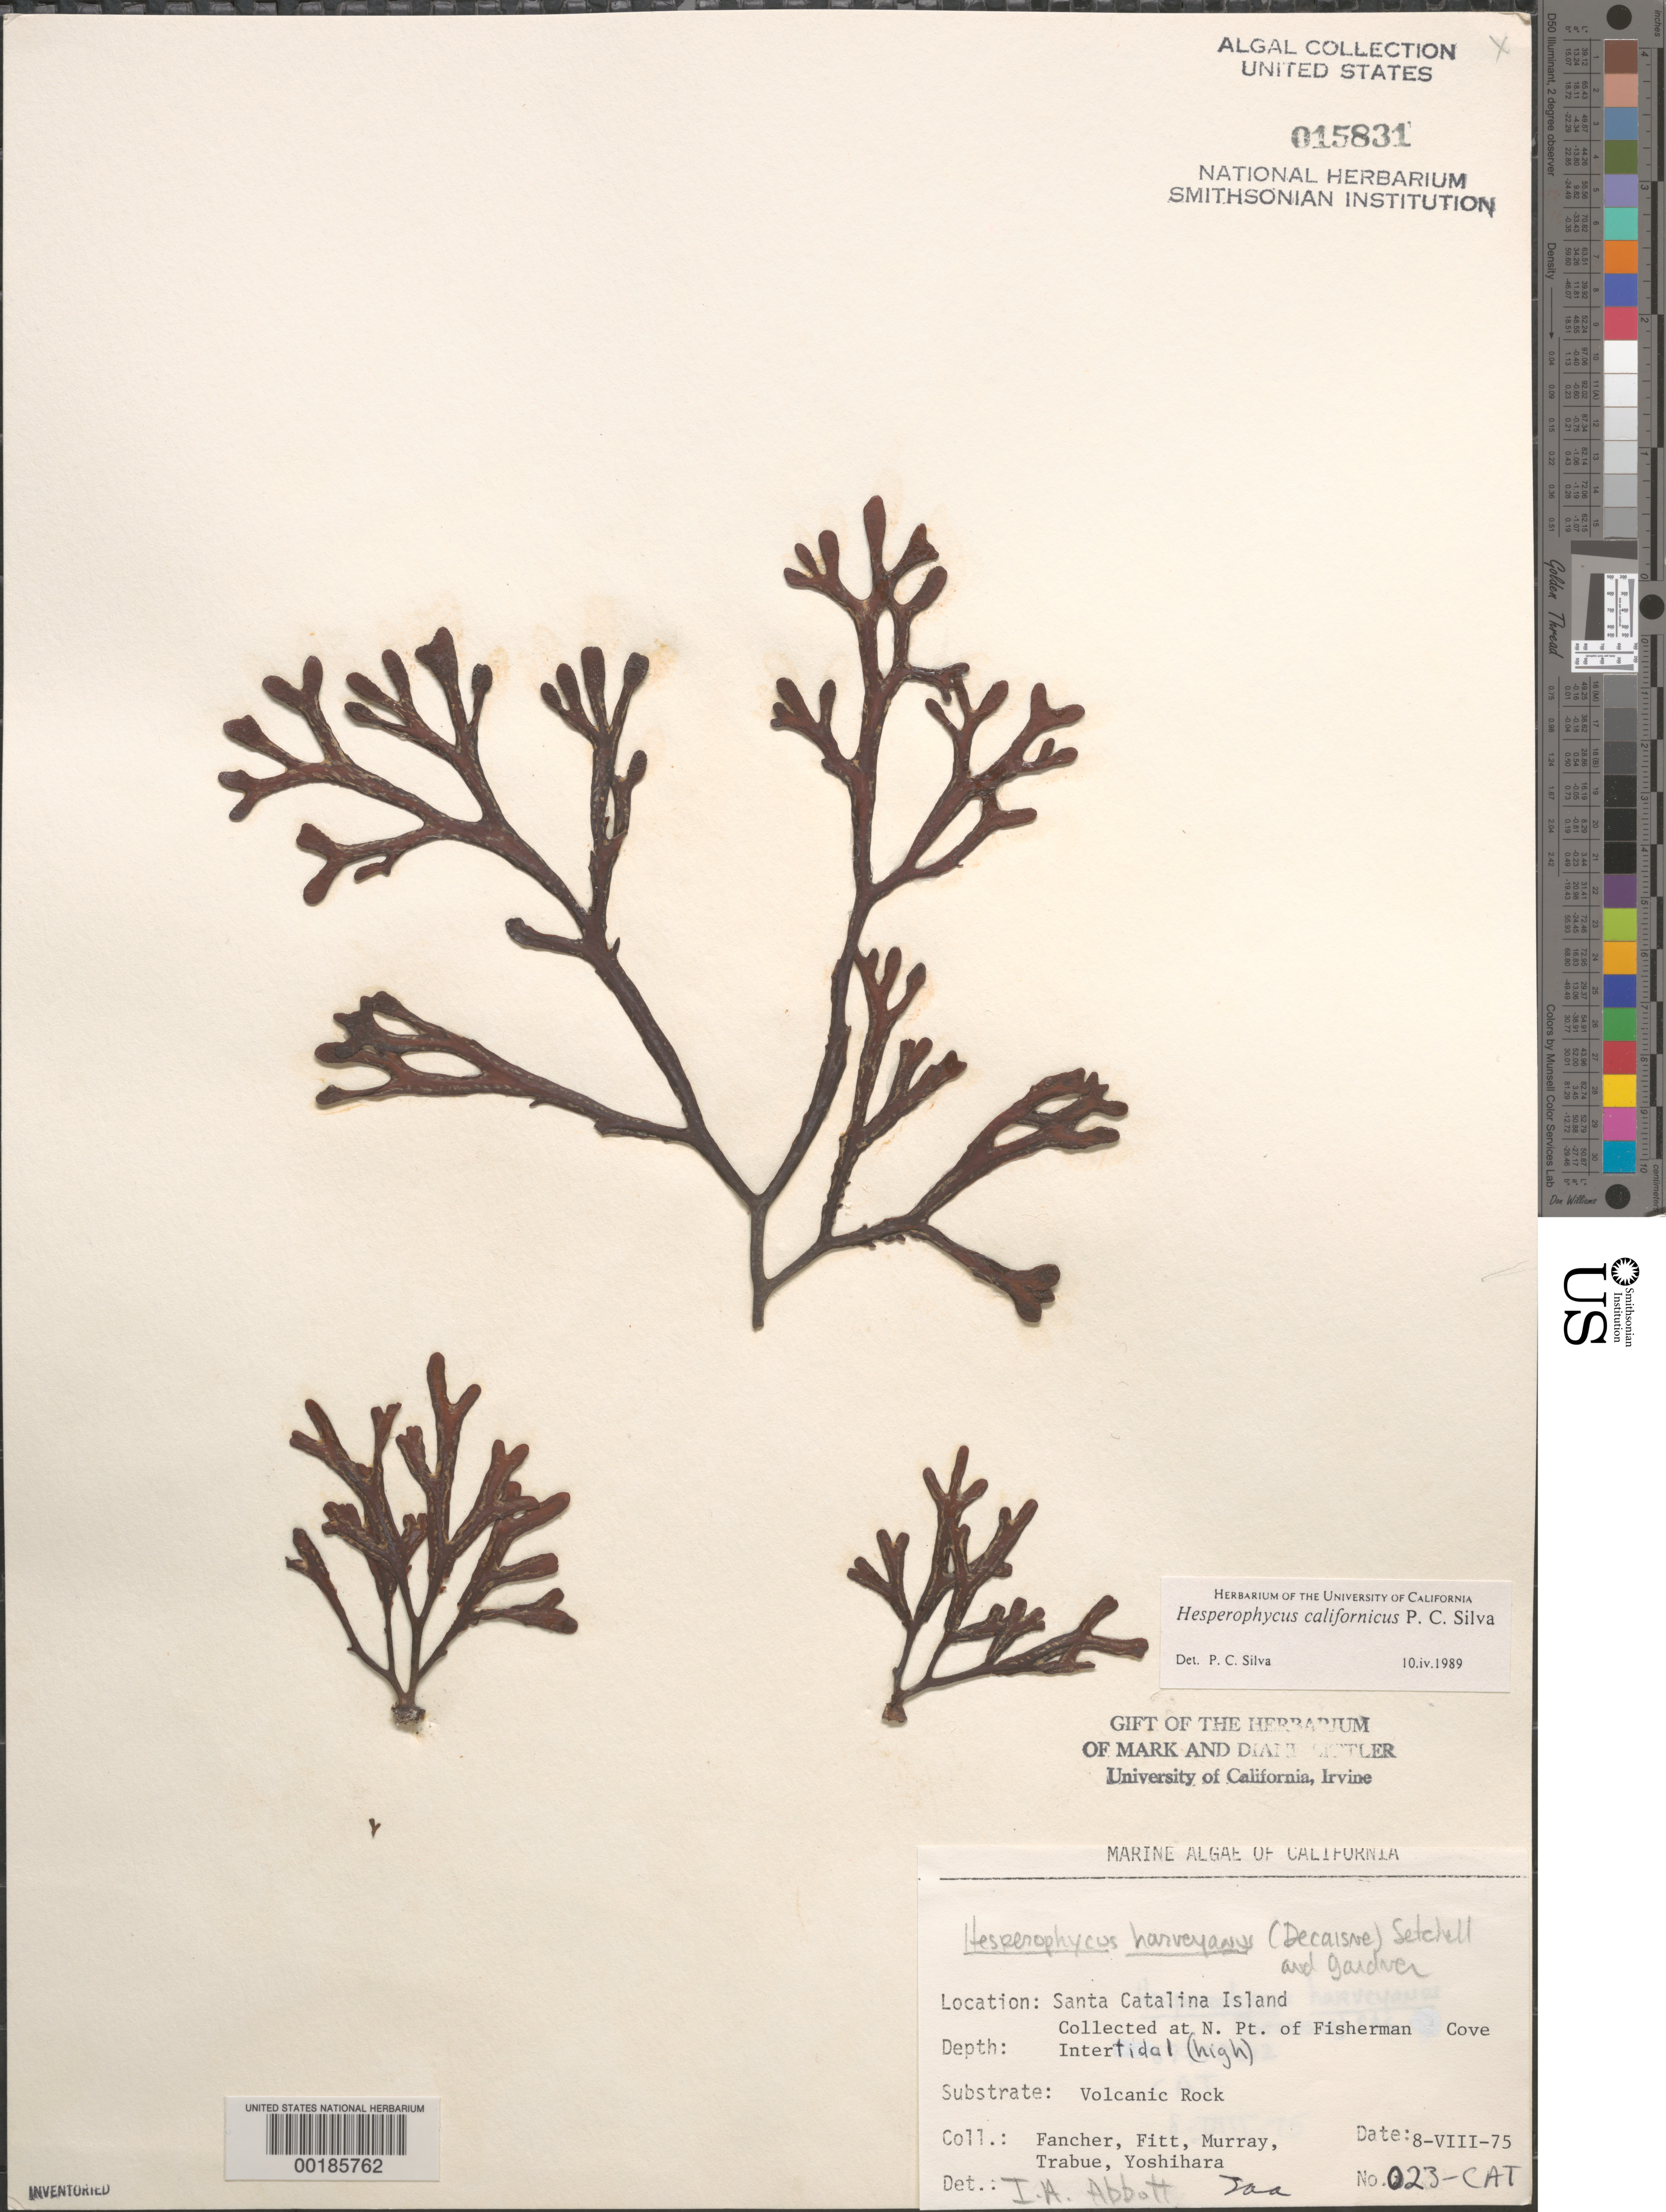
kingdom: Chromista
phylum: Ochrophyta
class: Phaeophyceae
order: Fucales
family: Fucaceae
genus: Hesperophycus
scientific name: Hesperophycus californicus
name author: P.C. Silva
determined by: Silva, P. C.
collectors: J. Fancher, W. Fitt, S. N. Murray, P. J. Trabue & K. Yoshihara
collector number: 023-CAT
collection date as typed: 08 Aug 1975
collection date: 1975-08-08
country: United States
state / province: California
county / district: Los Angeles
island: Santa Catalina Island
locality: Fishermen Cove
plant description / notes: BLM-SOCALBIGHT Rocky Intertidal Survey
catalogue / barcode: US 15831